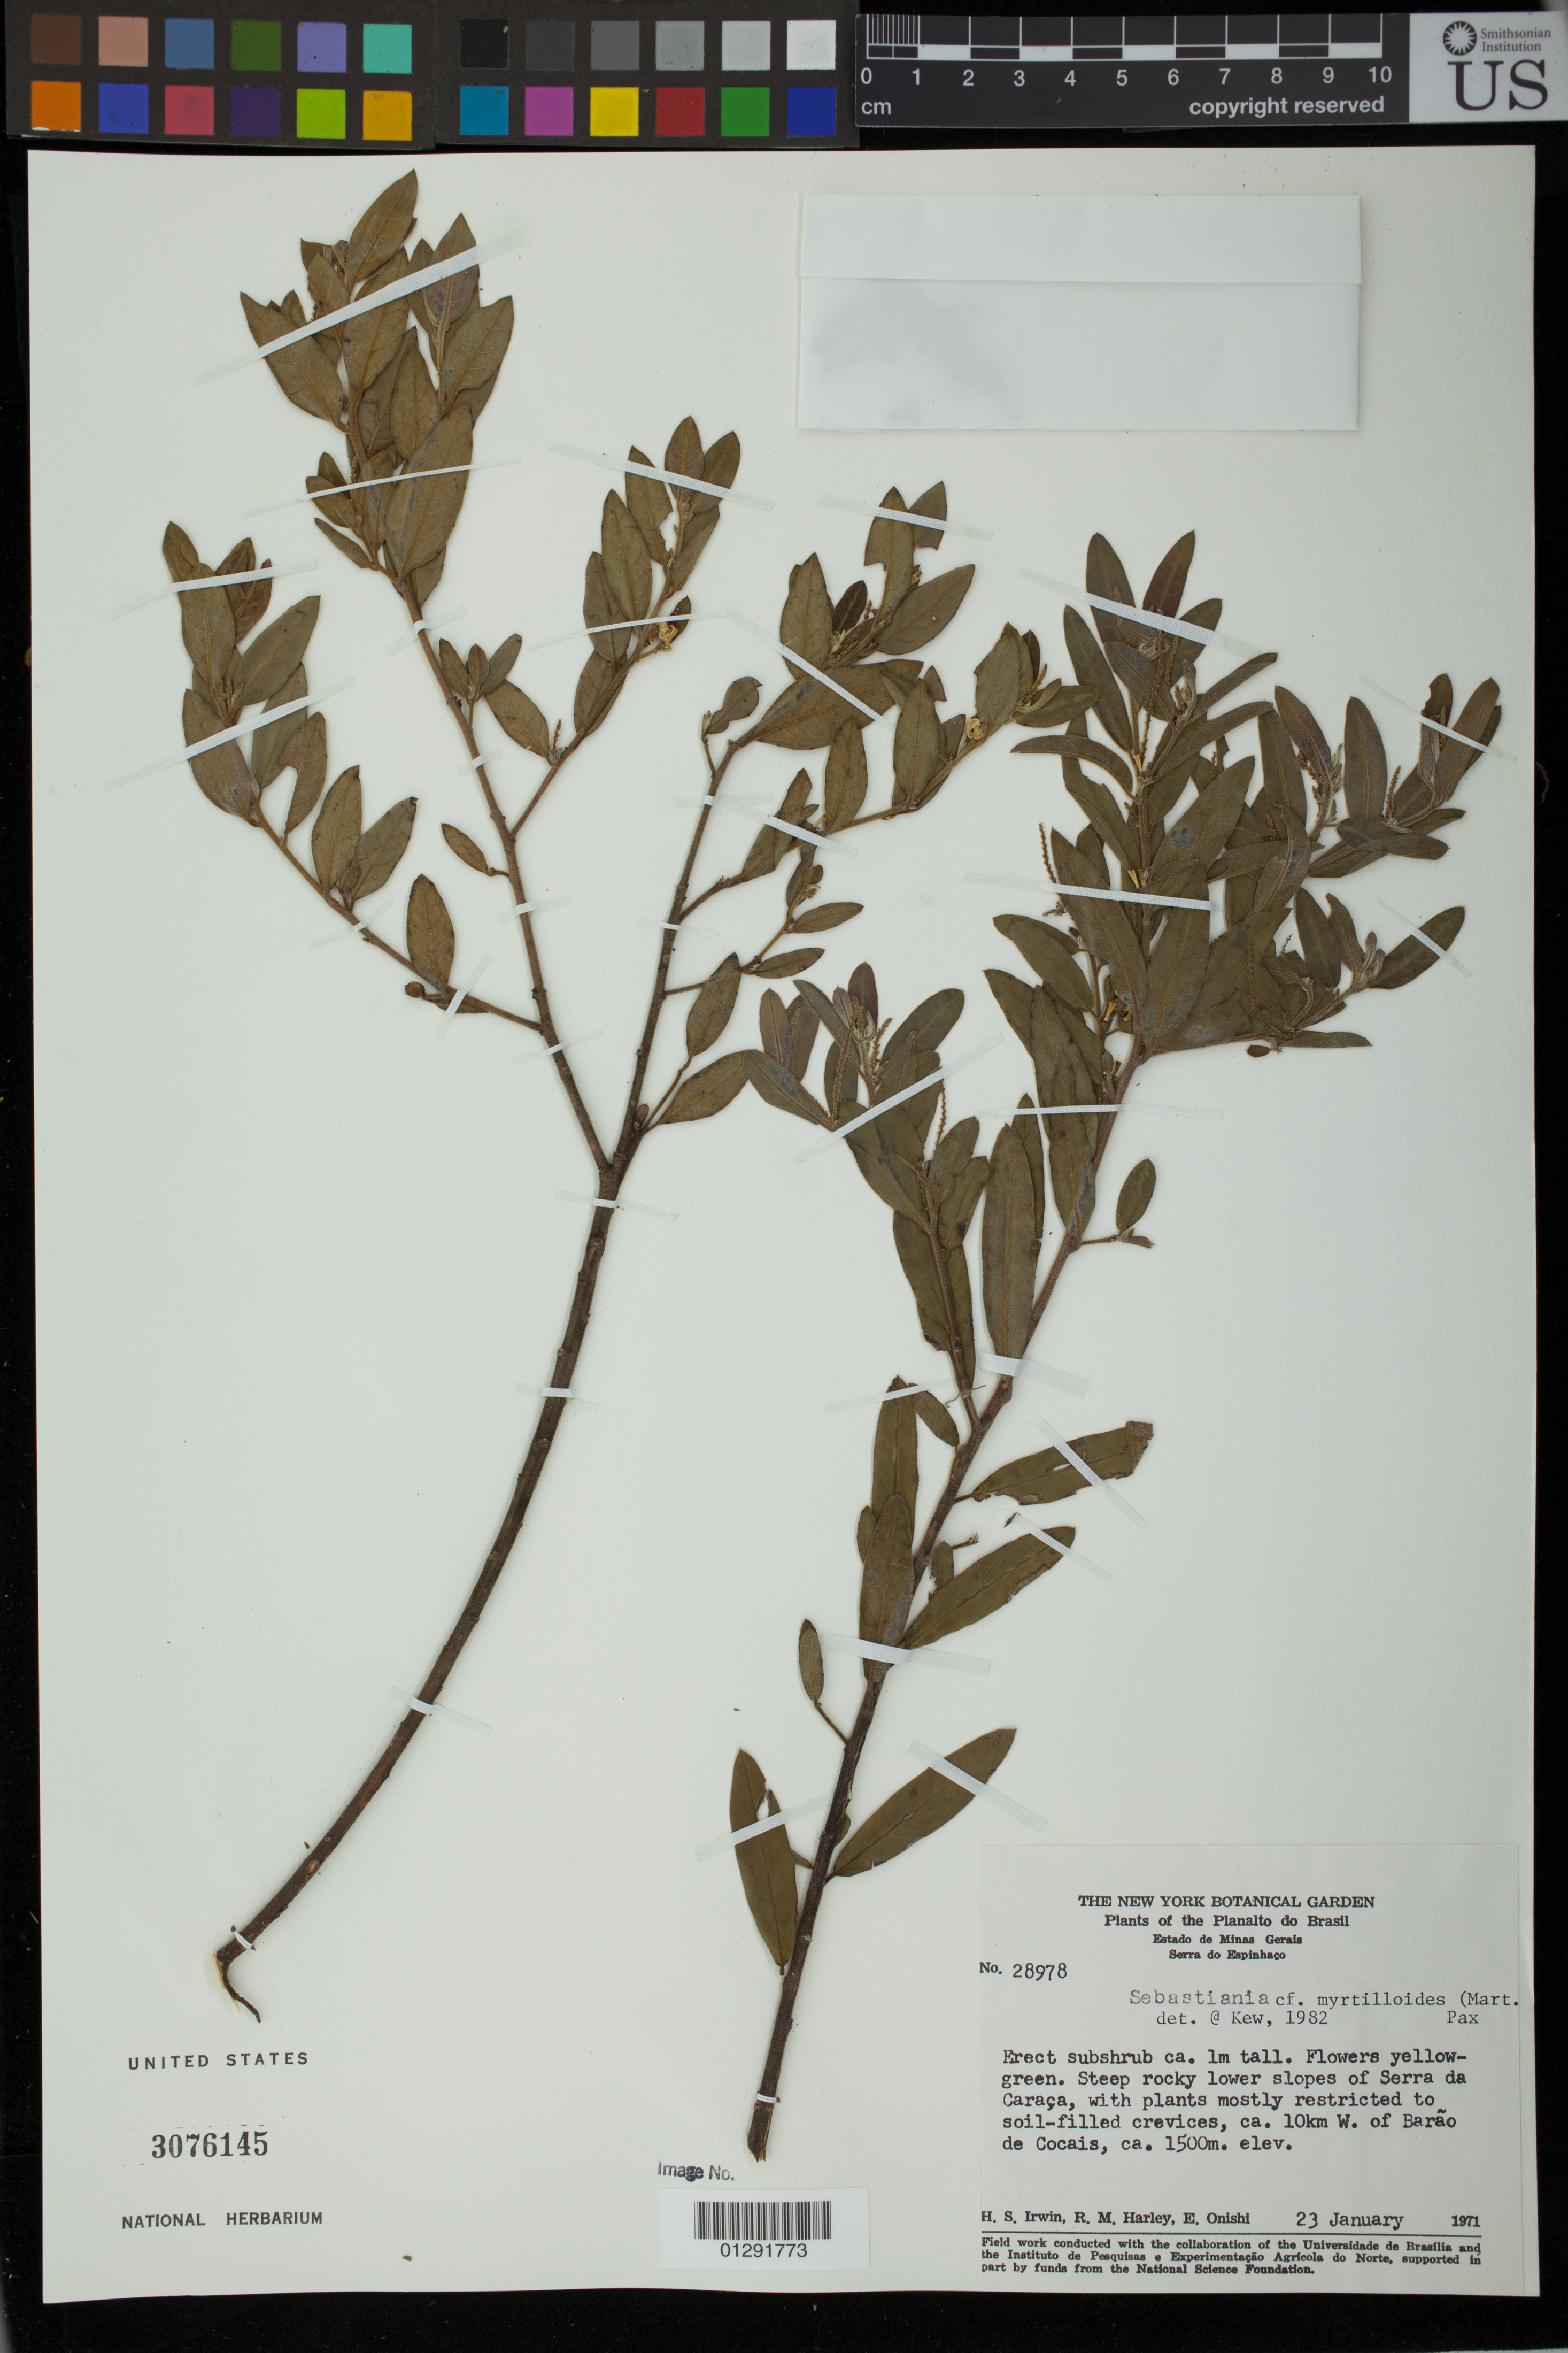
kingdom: Plantae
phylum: Tracheophyta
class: Magnoliopsida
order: Malpighiales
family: Euphorbiaceae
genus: Sebastiania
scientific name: Sebastiania myrtilloides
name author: (Mart.) Pax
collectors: H. Irwin, R. M. Harley & E. Onishi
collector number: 28978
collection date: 1971-01-23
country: Brazil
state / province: Minas Gerais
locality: Serra do Espinhaco. Lower slopes of Serra da Caraca, ca. 10km W. of Barao de Cocais.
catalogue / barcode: US 3076145